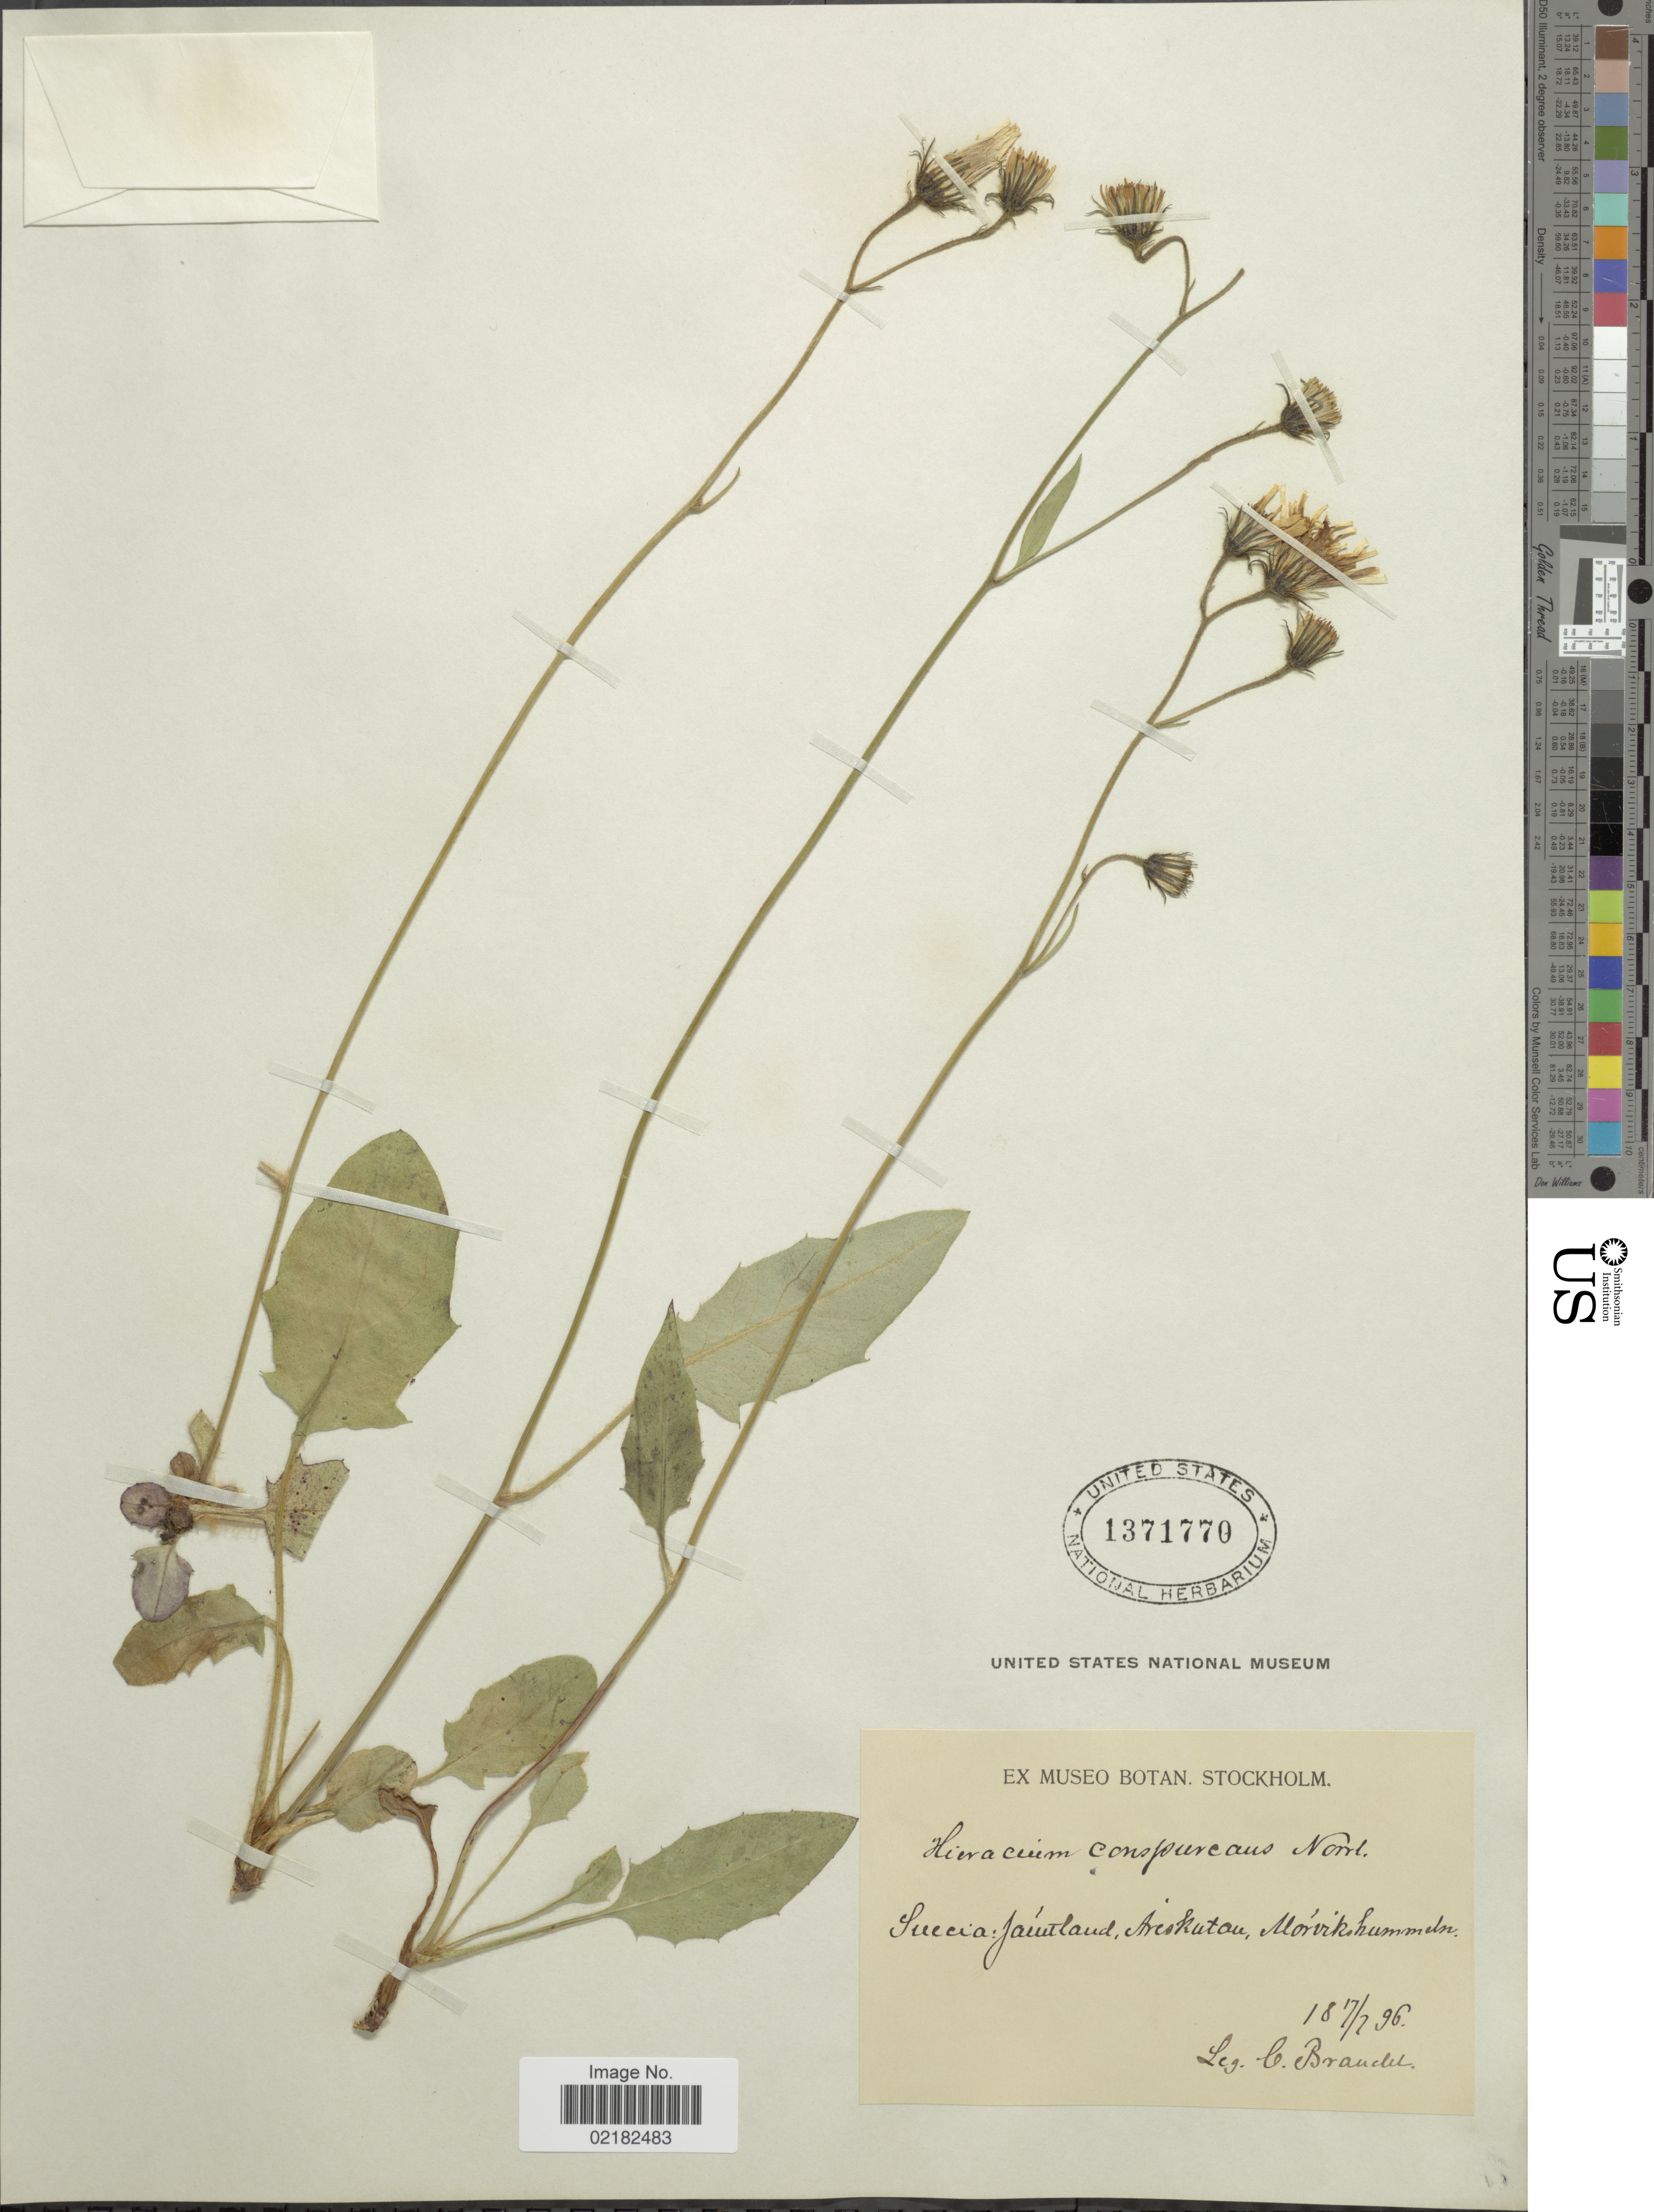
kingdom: Plantae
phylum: Tracheophyta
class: Magnoliopsida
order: Asterales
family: Asteraceae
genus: Hieracium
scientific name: Hieracium conspurcans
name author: Norrlin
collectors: C. Brandel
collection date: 1896-07-07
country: Sweden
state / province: Jämtland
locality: Suecia, Jamtland, Areskutan, Morvikshummeln.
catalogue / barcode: US 1371770